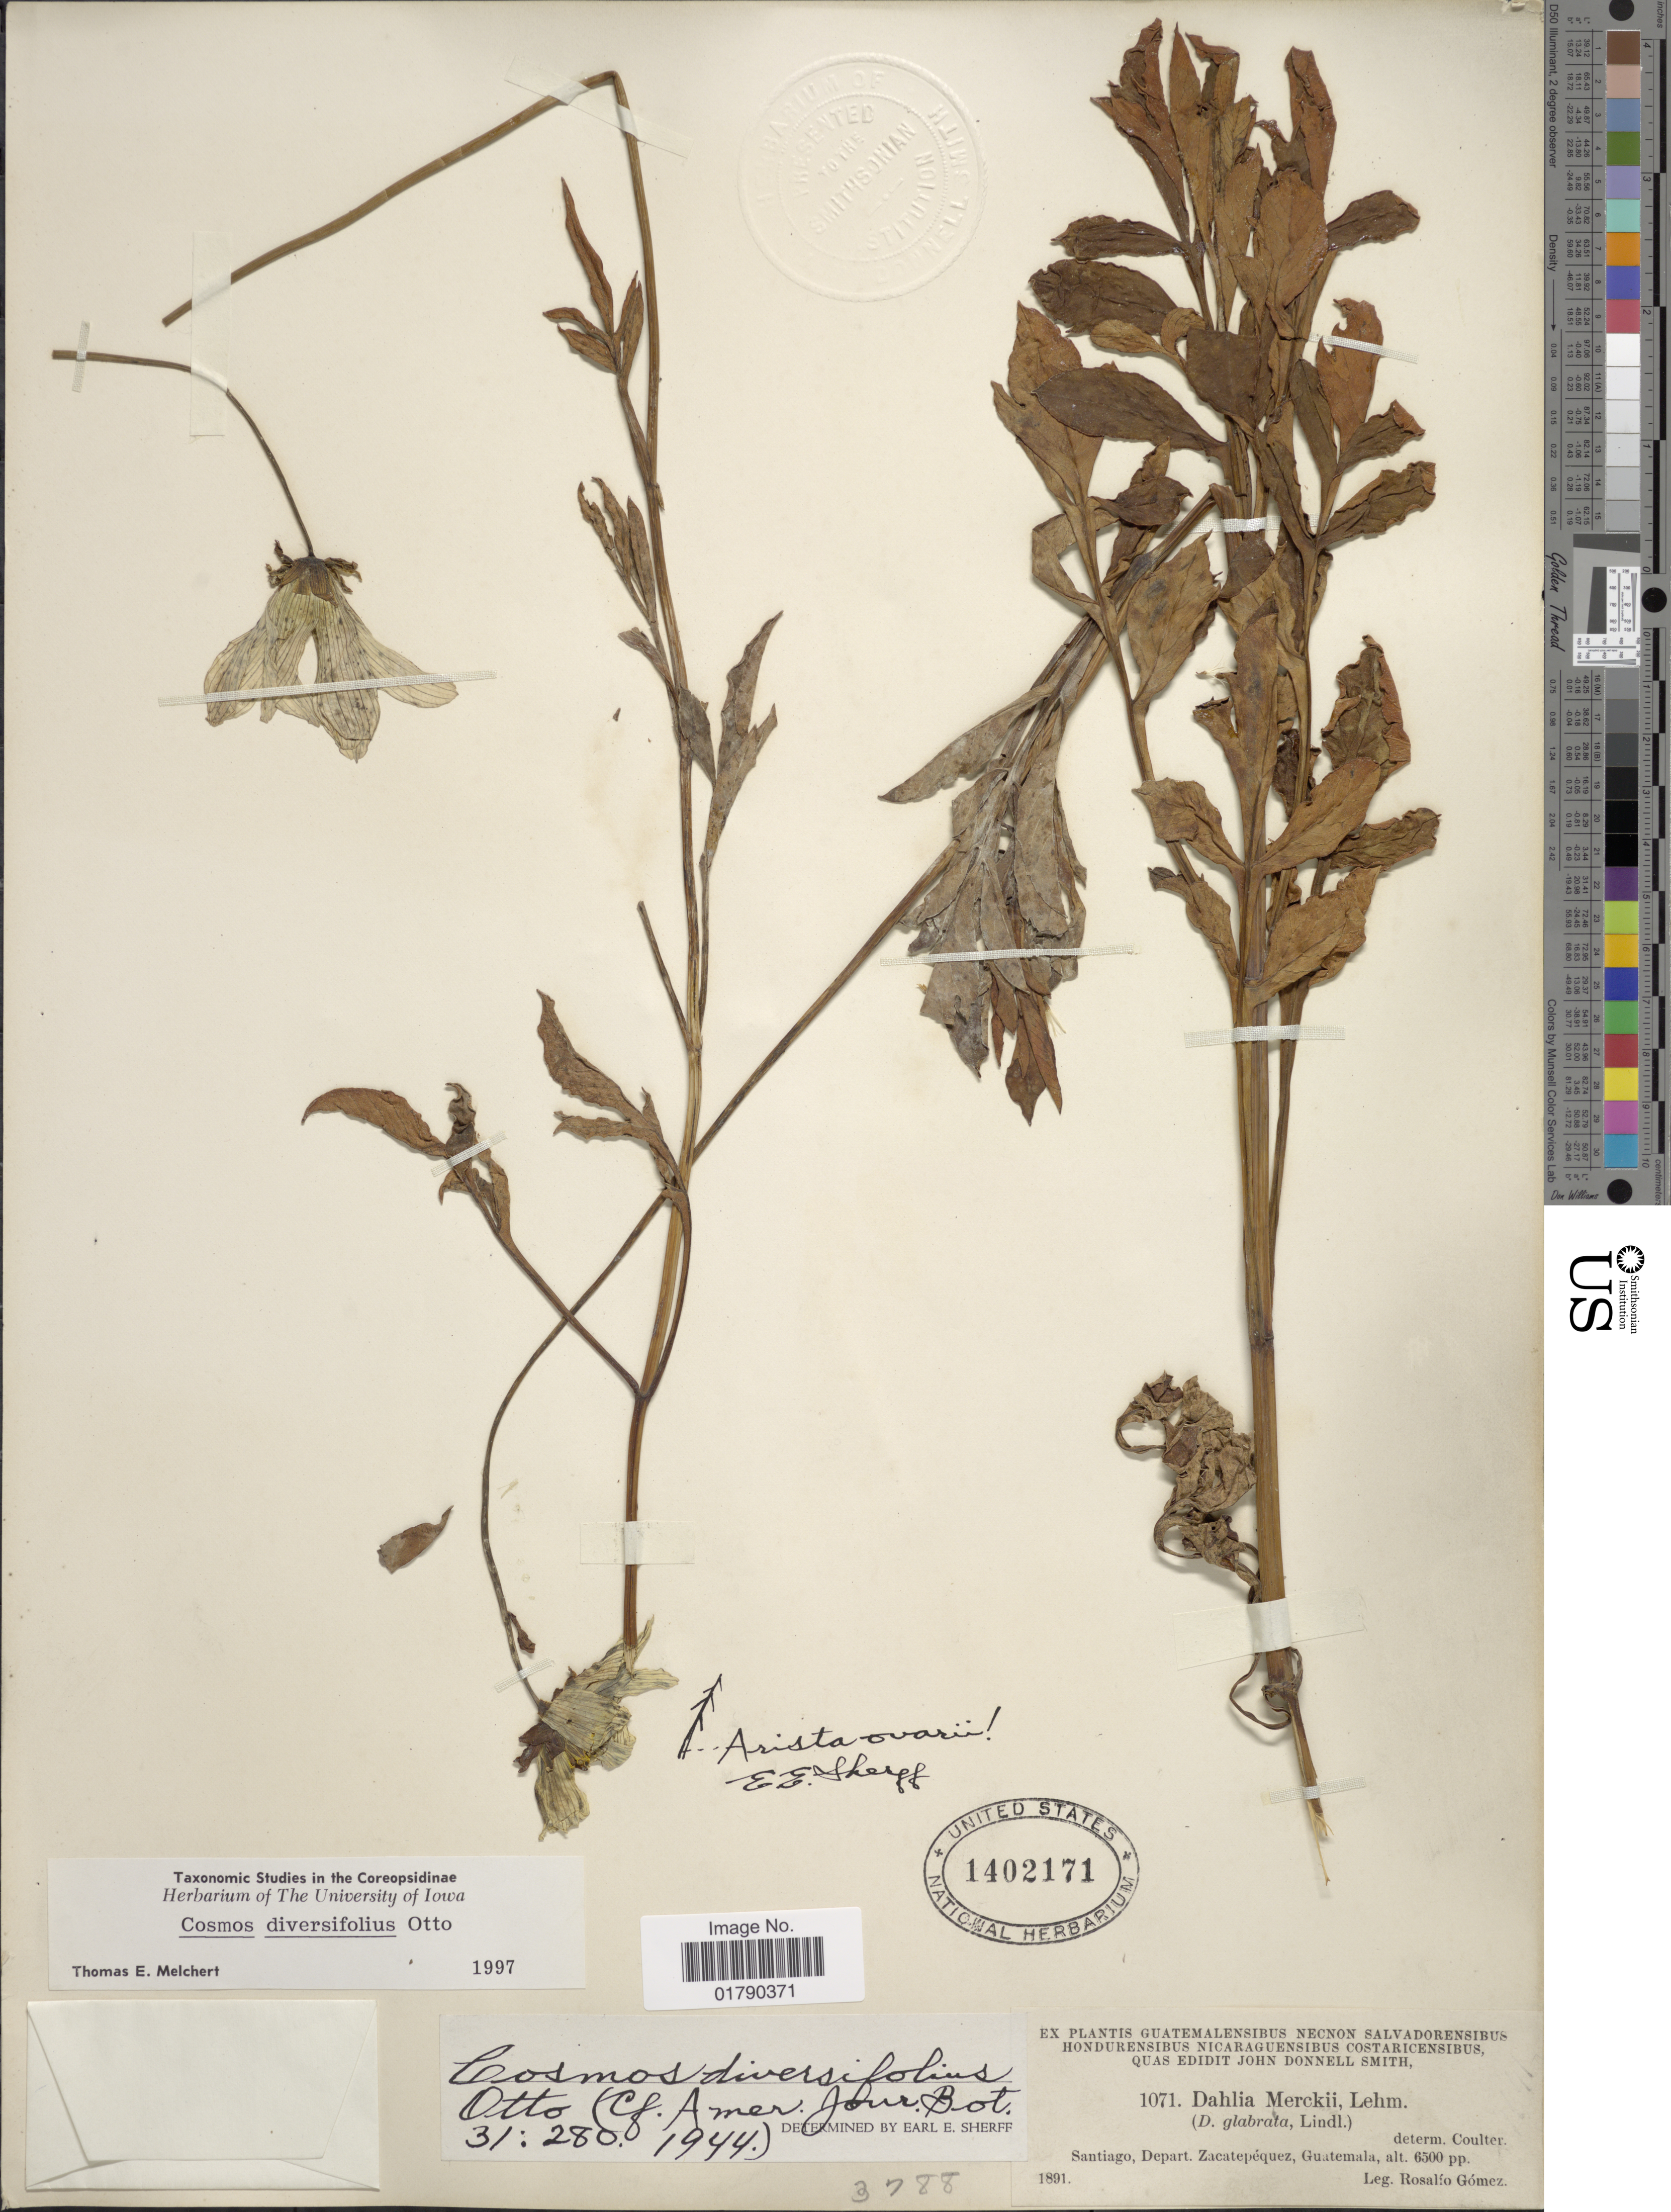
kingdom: Plantae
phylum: Tracheophyta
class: Magnoliopsida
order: Asterales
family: Asteraceae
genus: Cosmos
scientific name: Cosmos diversifolius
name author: Otto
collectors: R. Gómez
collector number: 1071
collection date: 1891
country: Guatemala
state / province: Sacatepéquez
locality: Santiago, Depart. Zacatepequez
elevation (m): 1981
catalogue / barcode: US 1402171